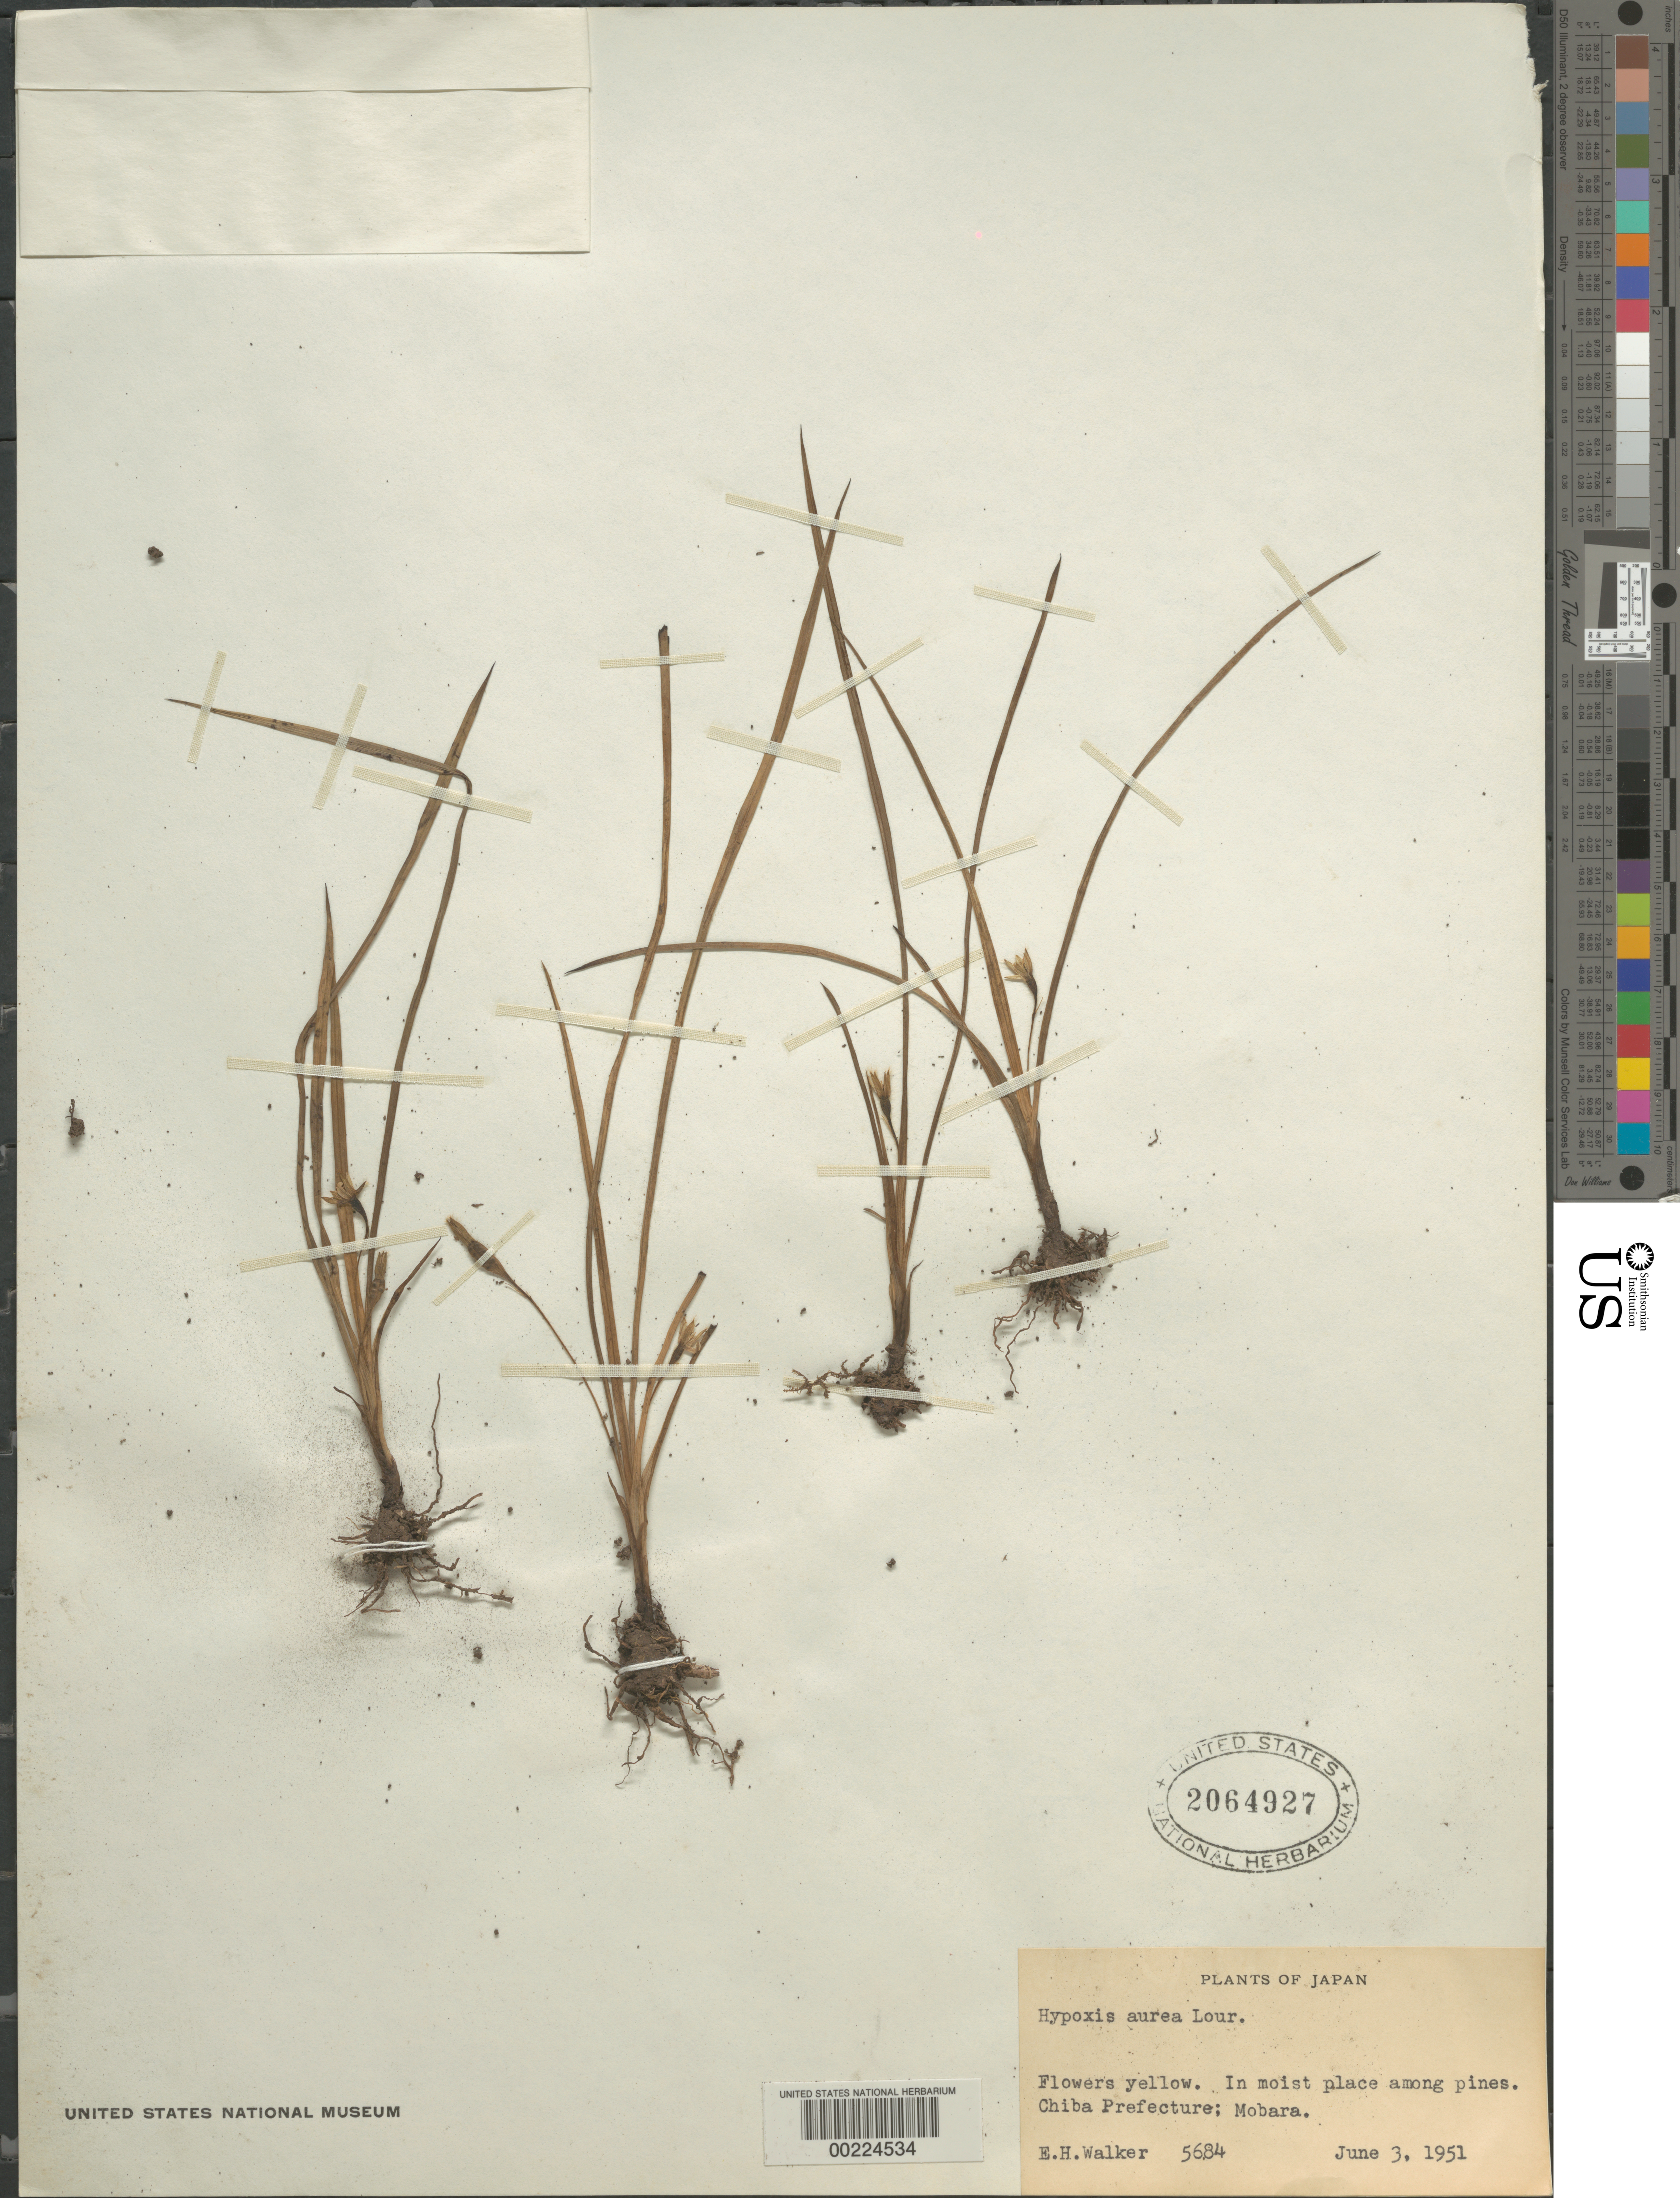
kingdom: Plantae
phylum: Tracheophyta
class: Liliopsida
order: Asparagales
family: Hypoxidaceae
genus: Hypoxis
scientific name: Hypoxis aurea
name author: Lour.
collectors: E. H. Walker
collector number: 5684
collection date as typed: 03 Jun 1951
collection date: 1951-06-03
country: Japan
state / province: Tiba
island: Honshu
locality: Mobara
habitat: In moist place among pines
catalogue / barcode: US 2064927